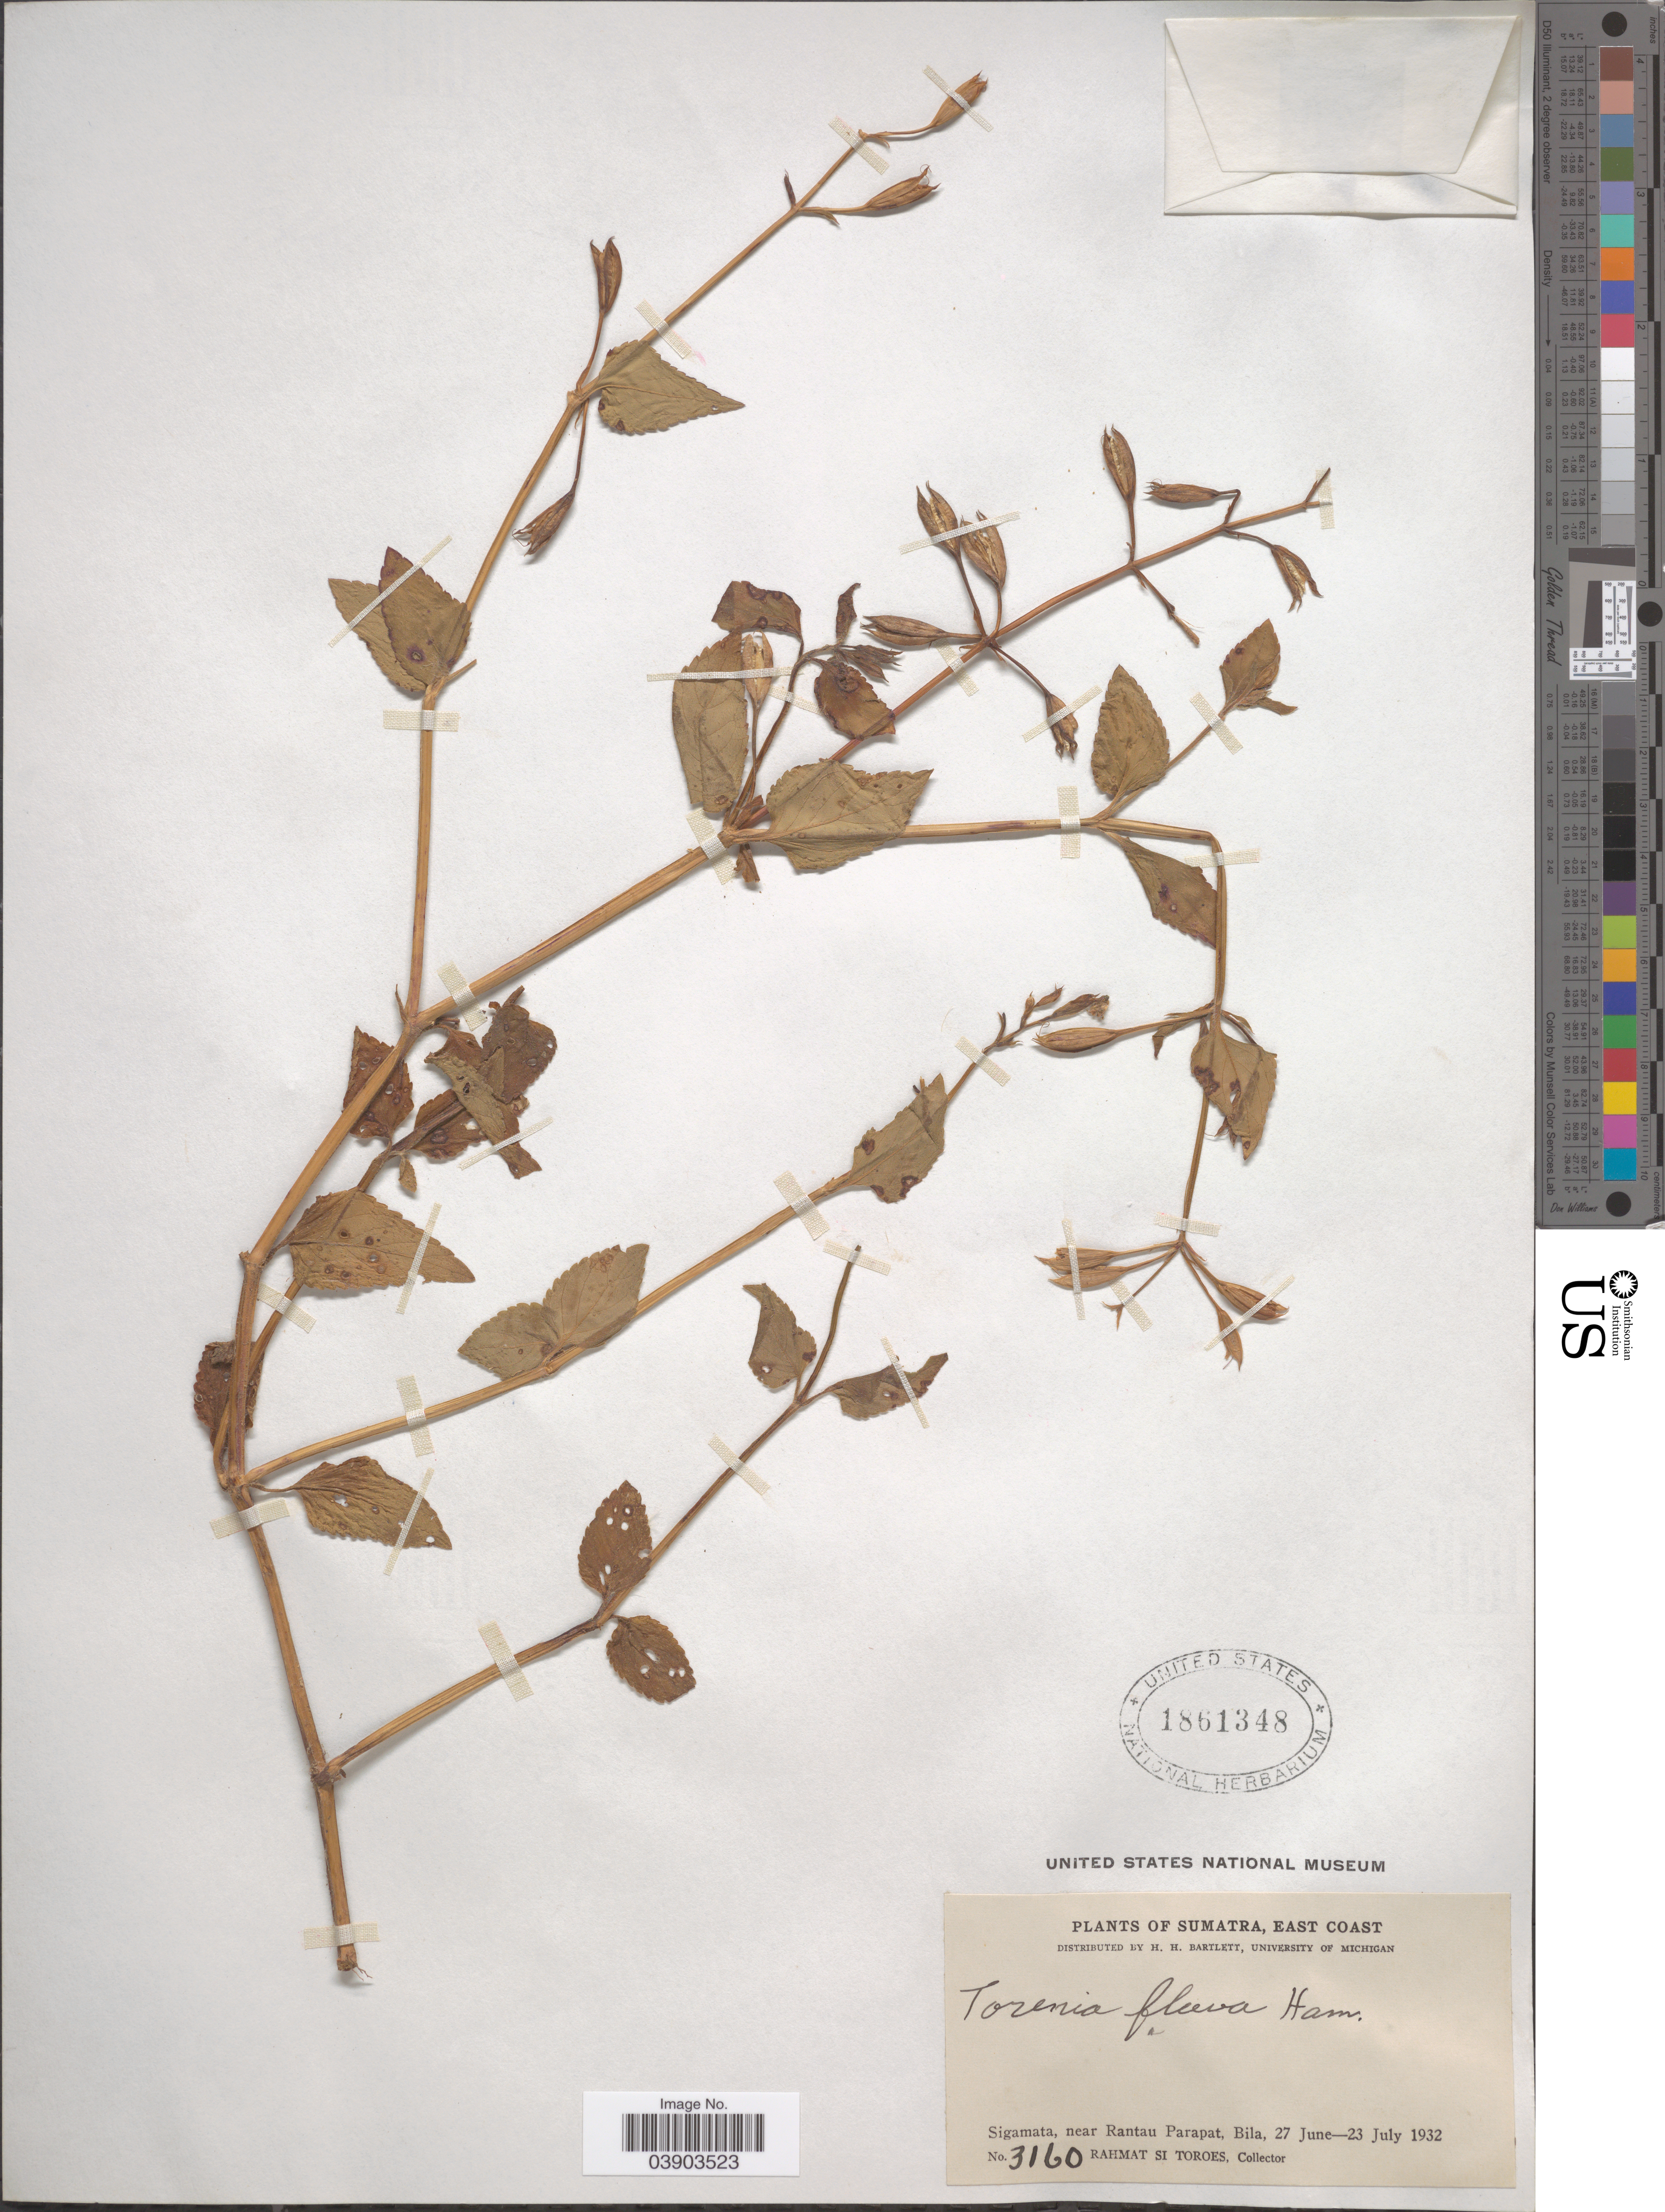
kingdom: Plantae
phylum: Tracheophyta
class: Magnoliopsida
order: Lamiales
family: Linderniaceae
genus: Torenia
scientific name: Torenia flava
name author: Ham.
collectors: Rahmat Si Boeea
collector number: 3160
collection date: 1932-06-27/1932-07-23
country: Indonesia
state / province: Sumatra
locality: East Coast. Sigamata, near Rantau Parapat, Bila.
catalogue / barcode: US 1861348